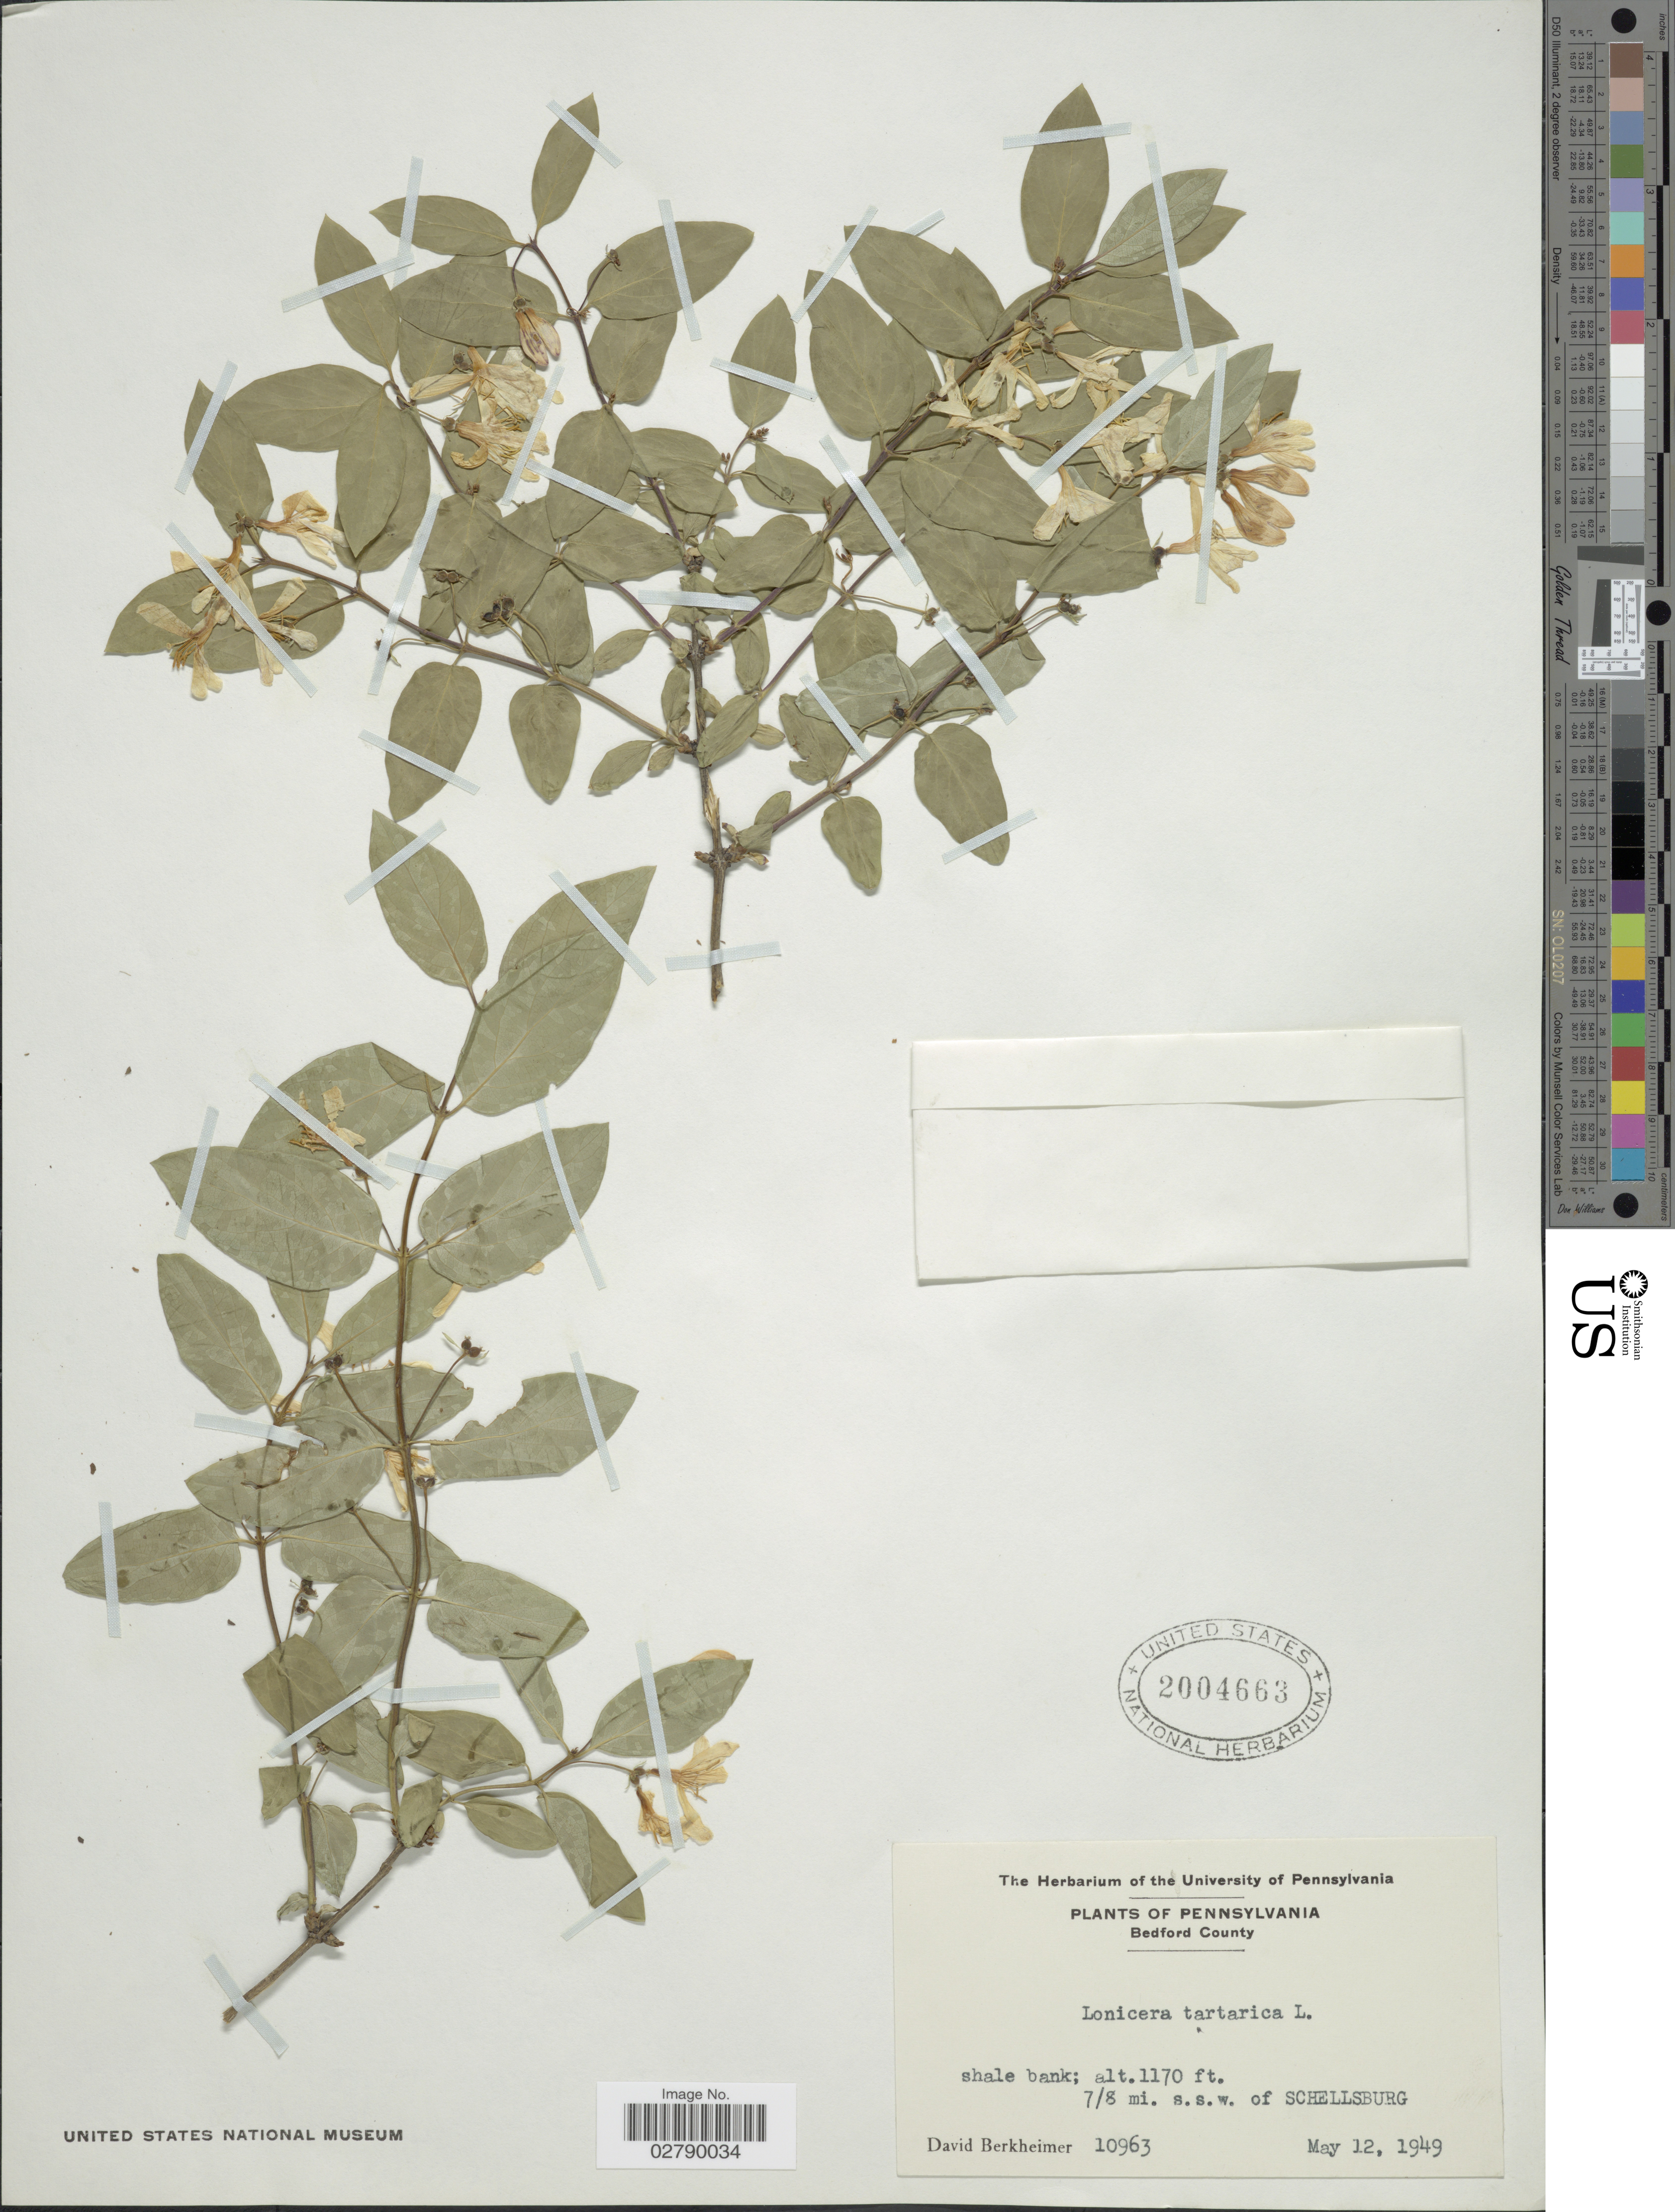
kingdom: Plantae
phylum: Tracheophyta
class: Magnoliopsida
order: Dipsacales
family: Caprifoliaceae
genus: Lonicera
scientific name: Lonicera tatarica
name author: L.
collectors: D. Berkheimer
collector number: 10963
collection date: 1949-05-12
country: United States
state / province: Pennsylvania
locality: Bedford County. 7/8 mi. s.s.w. of Schellsburg.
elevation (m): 357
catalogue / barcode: US 2004663